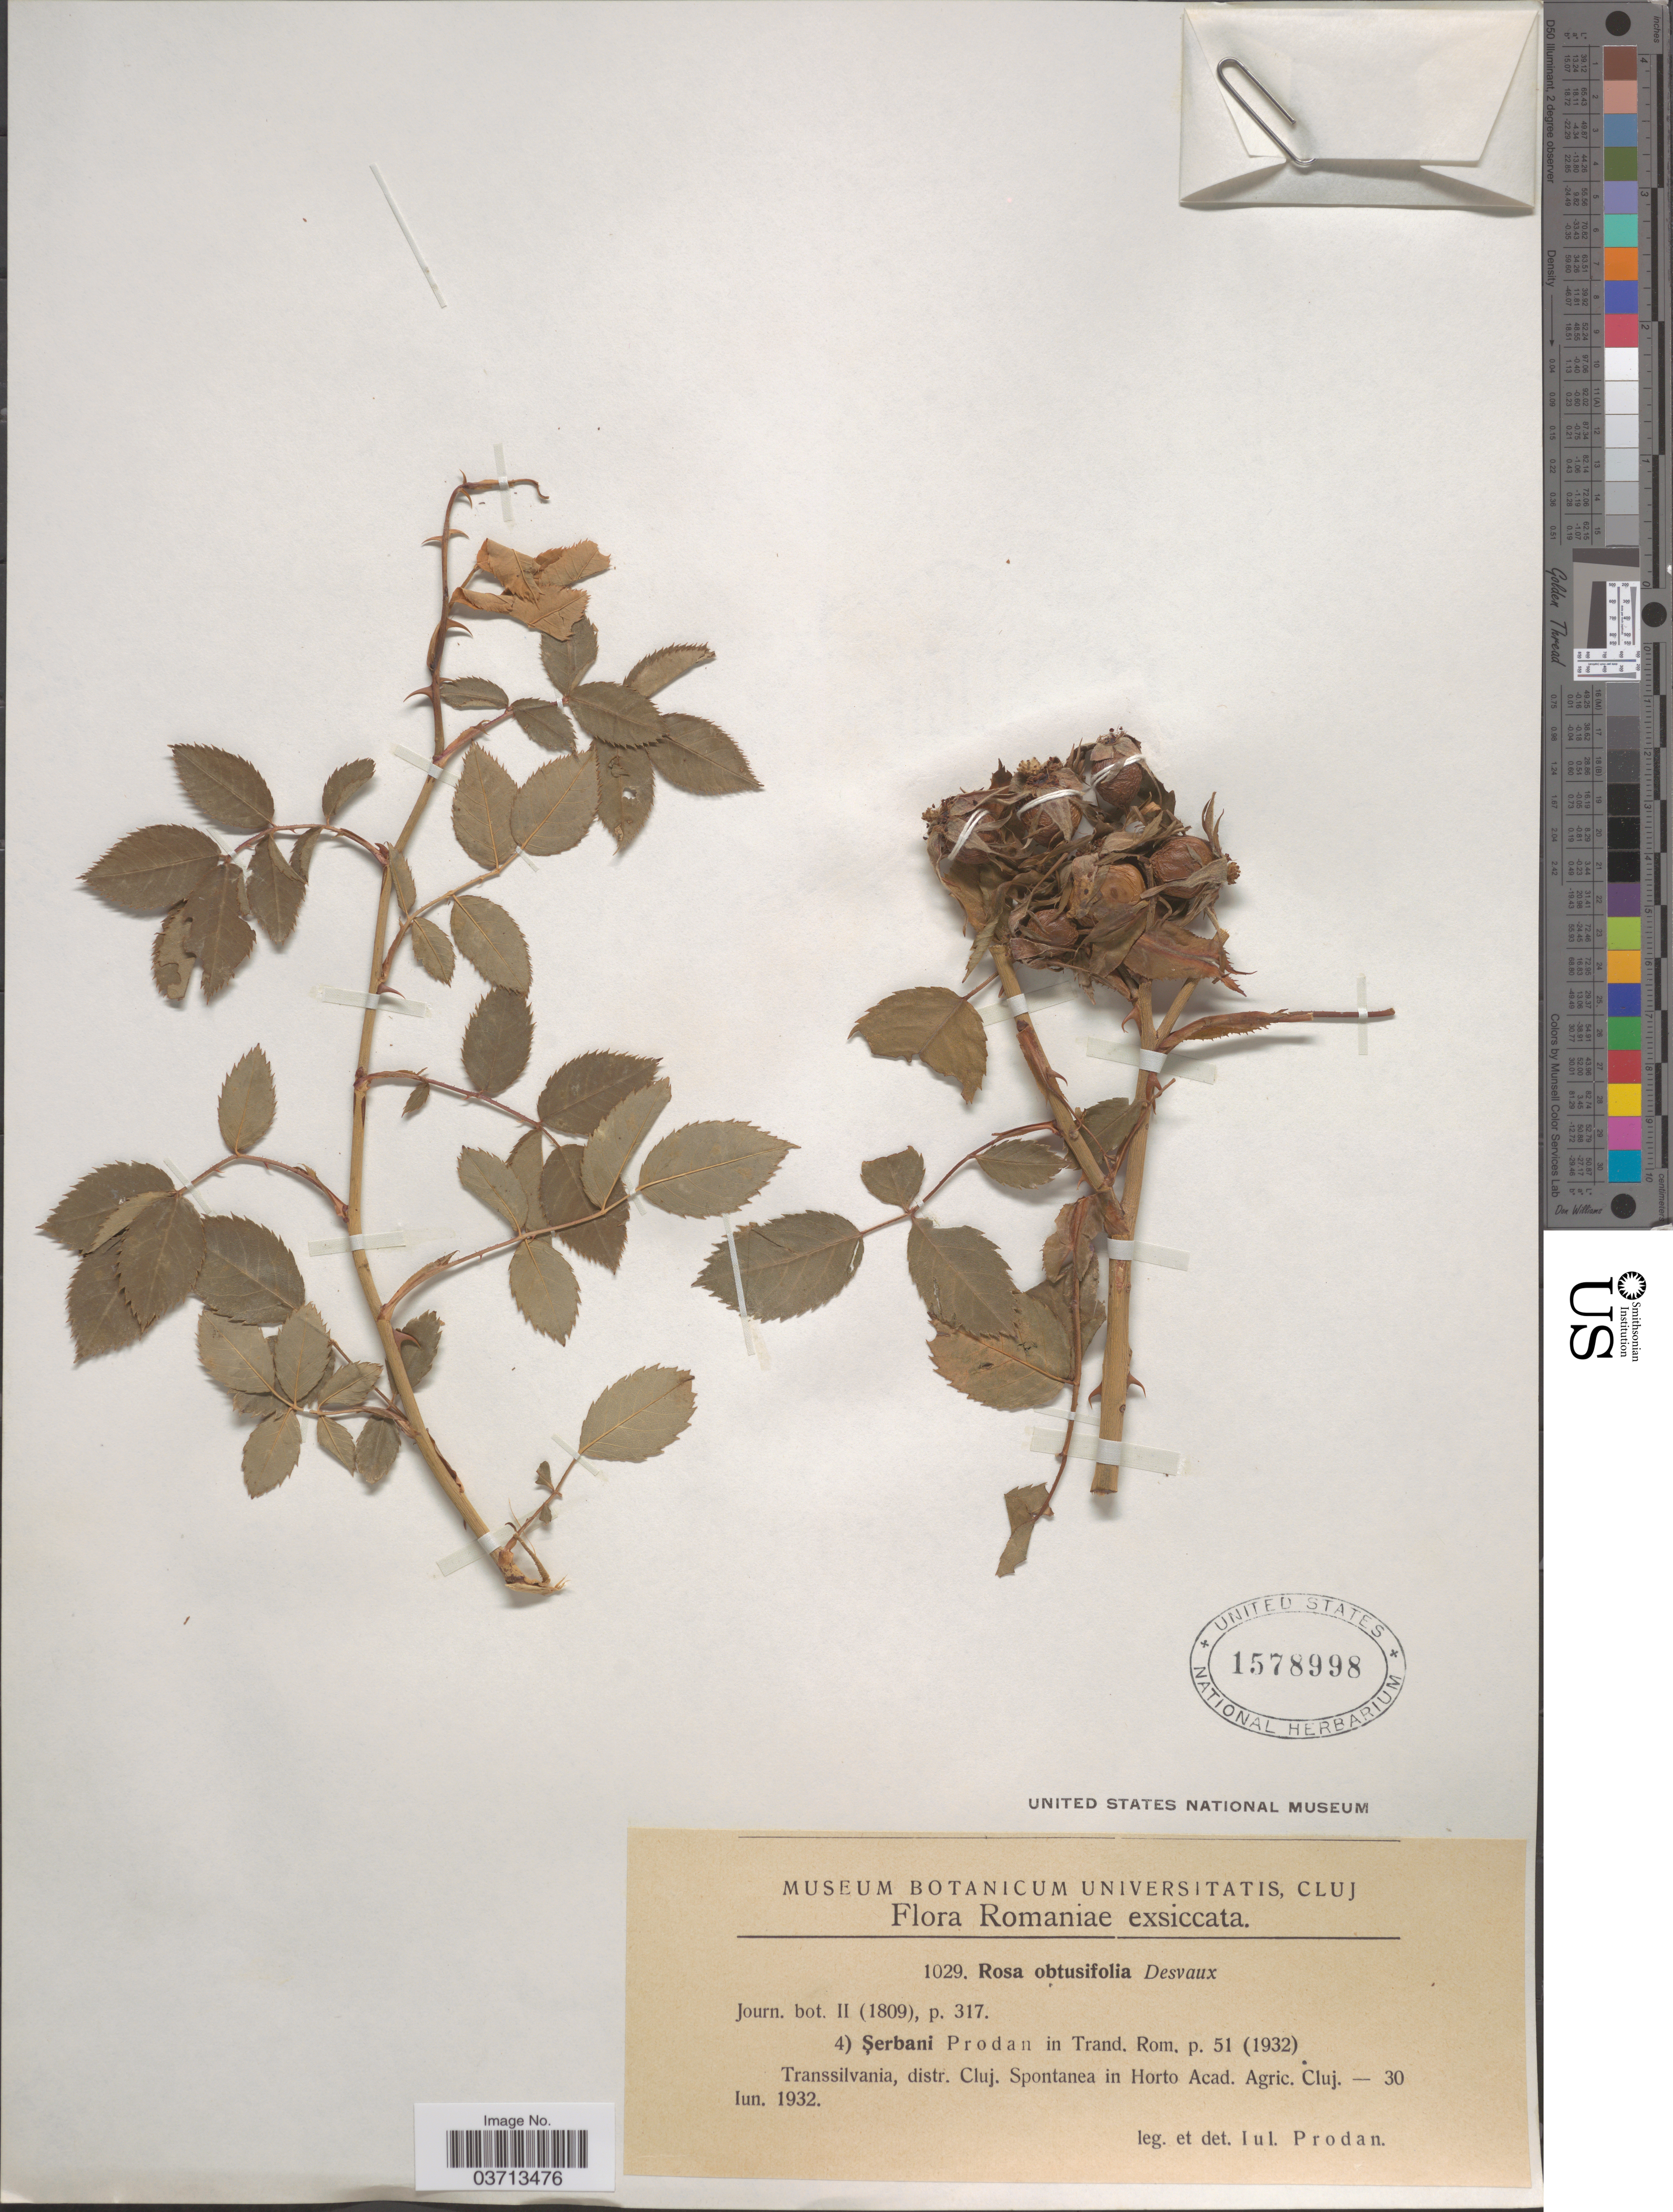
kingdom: Plantae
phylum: Tracheophyta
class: Magnoliopsida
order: Rosales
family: Rosaceae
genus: Rosa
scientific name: Rosa obtusifolia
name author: Desv.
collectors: J. Prodan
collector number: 1029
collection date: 1932-06-30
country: Romania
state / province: Cluj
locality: Transsilvania, distr. Cluj. Spontanea in Horto Acad. Agric. Cluj.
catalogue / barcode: US 1578998